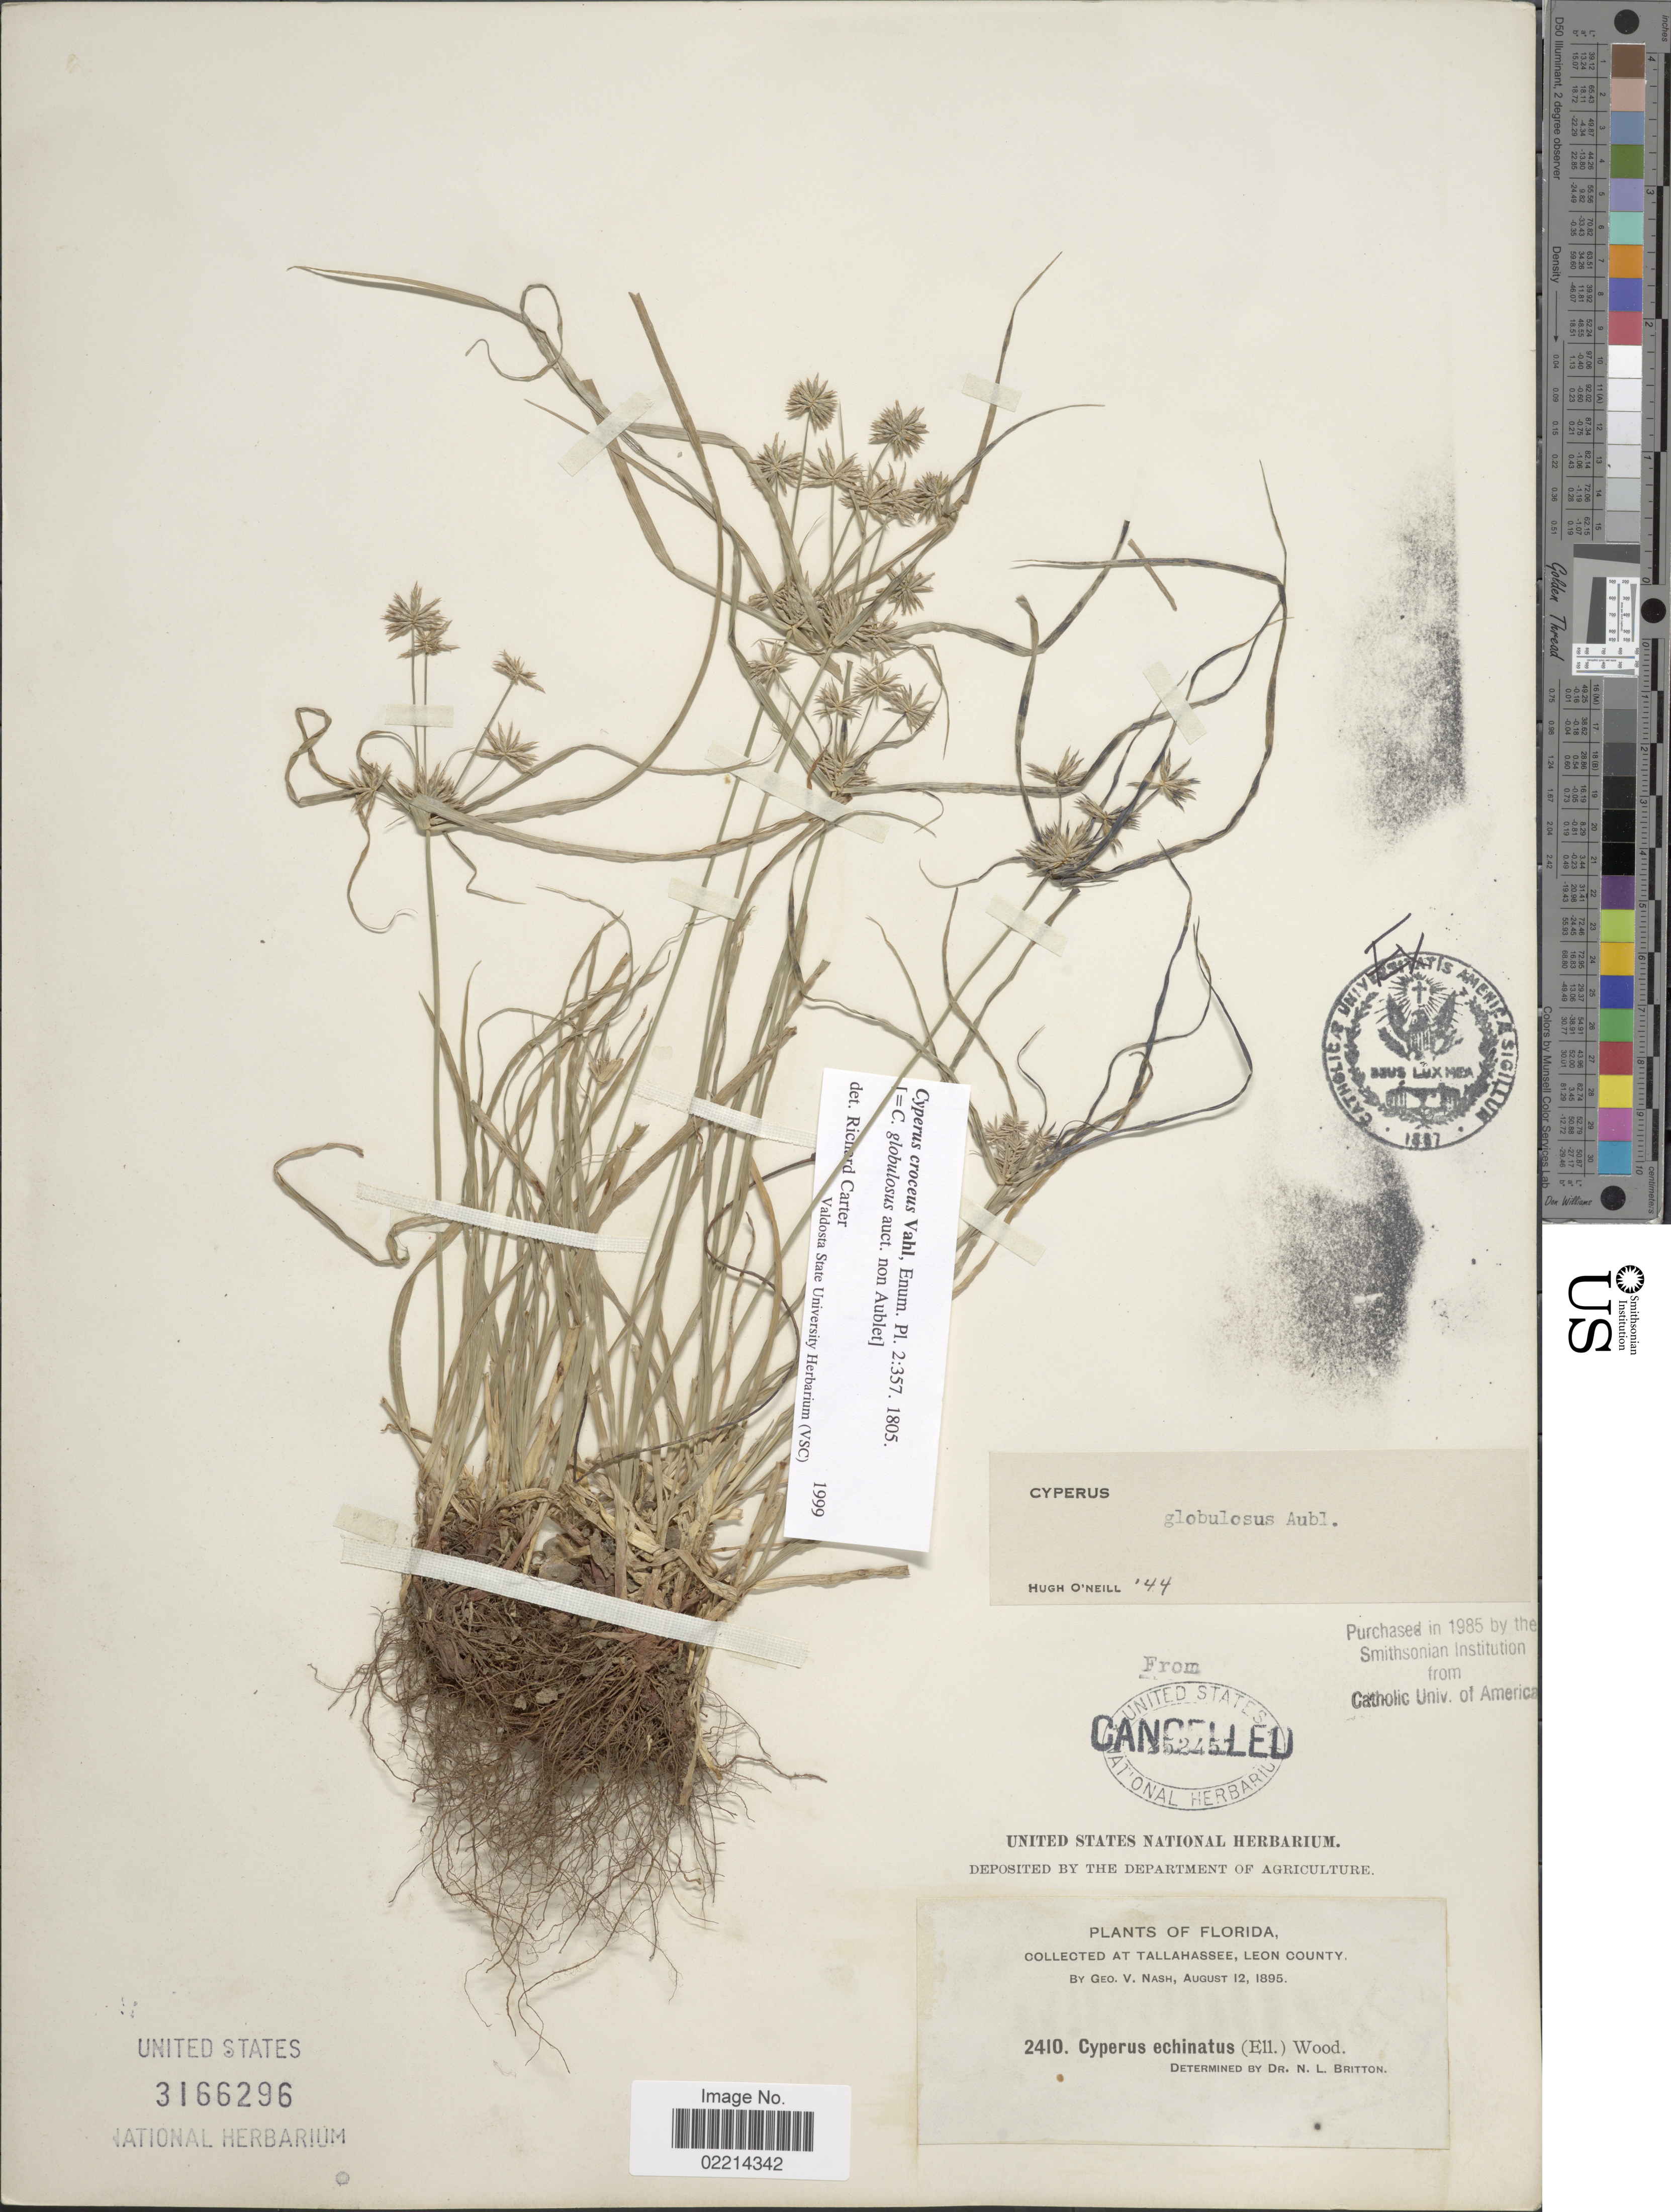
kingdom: Plantae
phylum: Tracheophyta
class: Liliopsida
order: Poales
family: Cyperaceae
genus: Cyperus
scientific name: Cyperus croceus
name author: Vahl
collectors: G. V. Nash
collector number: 2410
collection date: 1895-08-12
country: United States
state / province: Florida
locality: At Tallahassee, Leon County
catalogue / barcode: US 3166296